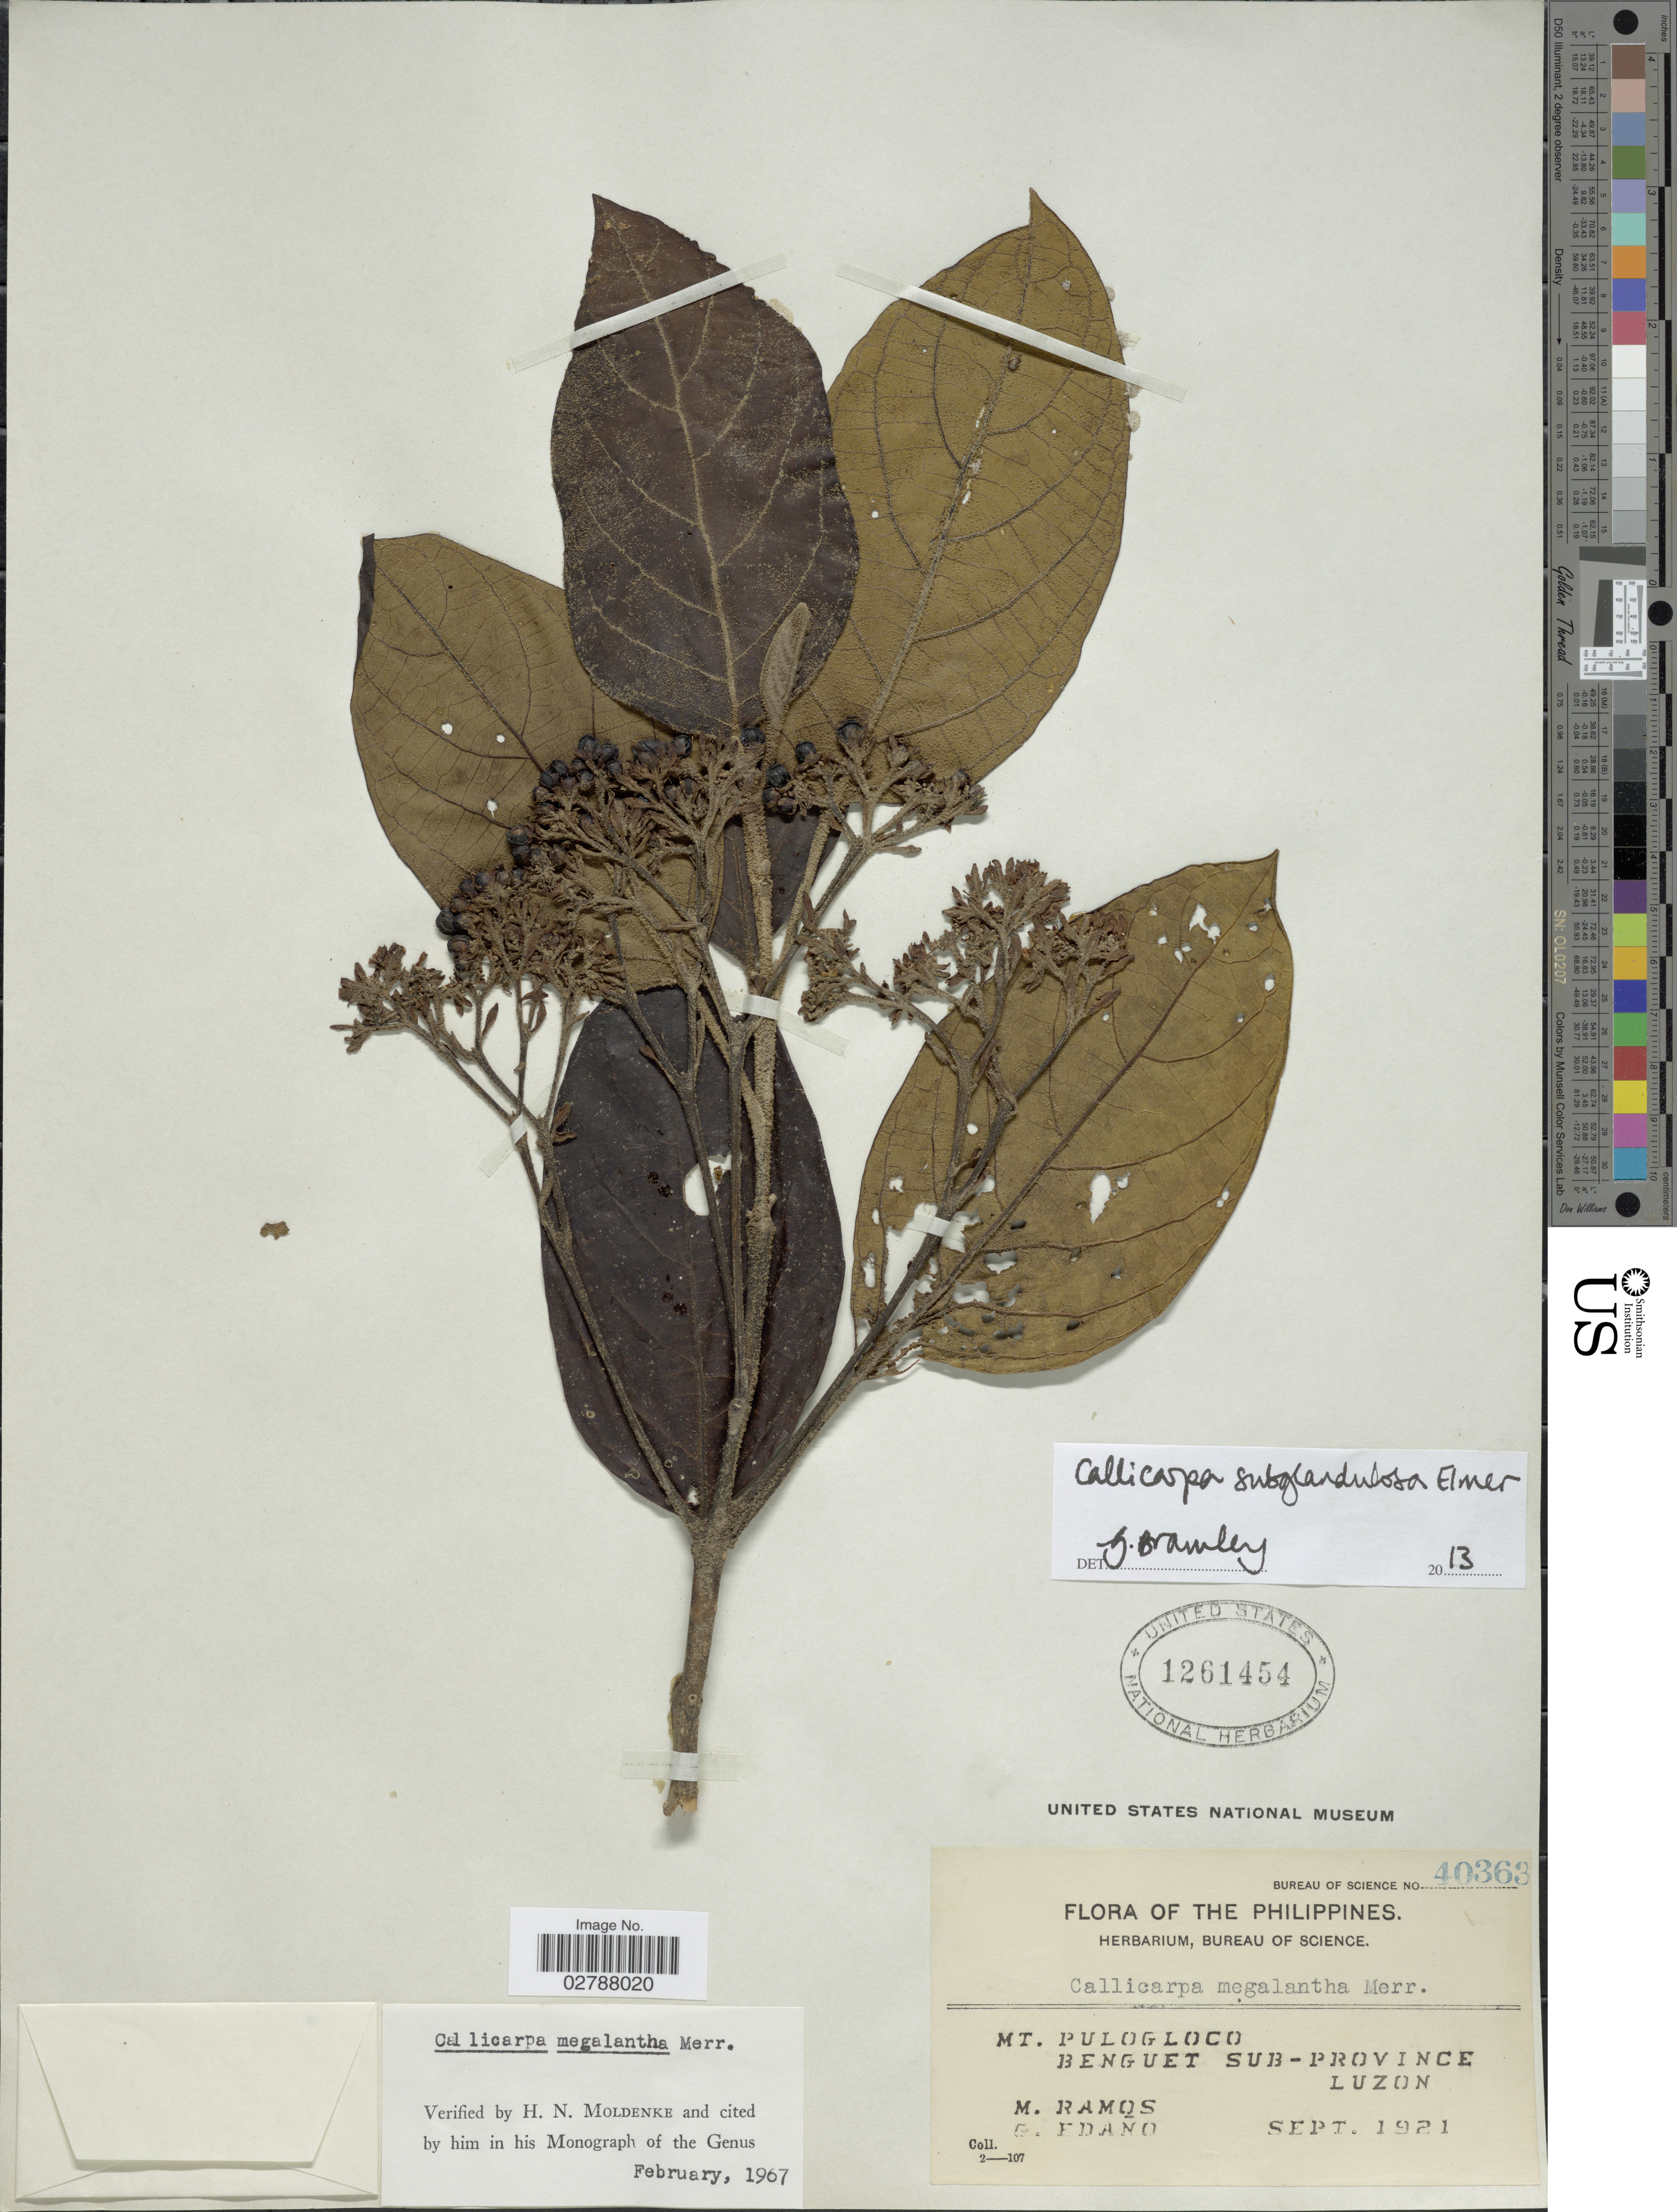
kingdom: Plantae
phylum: Tracheophyta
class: Magnoliopsida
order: Lamiales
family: Lamiaceae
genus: Callicarpa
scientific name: Callicarpa subglandulosa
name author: Elmer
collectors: M. Ramos & G. Edaño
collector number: Bureau of Science40363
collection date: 1921-09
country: Philippines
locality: Mt. Pulogloco, Benguet Sub-Province, Luzon.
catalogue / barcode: US 1261454